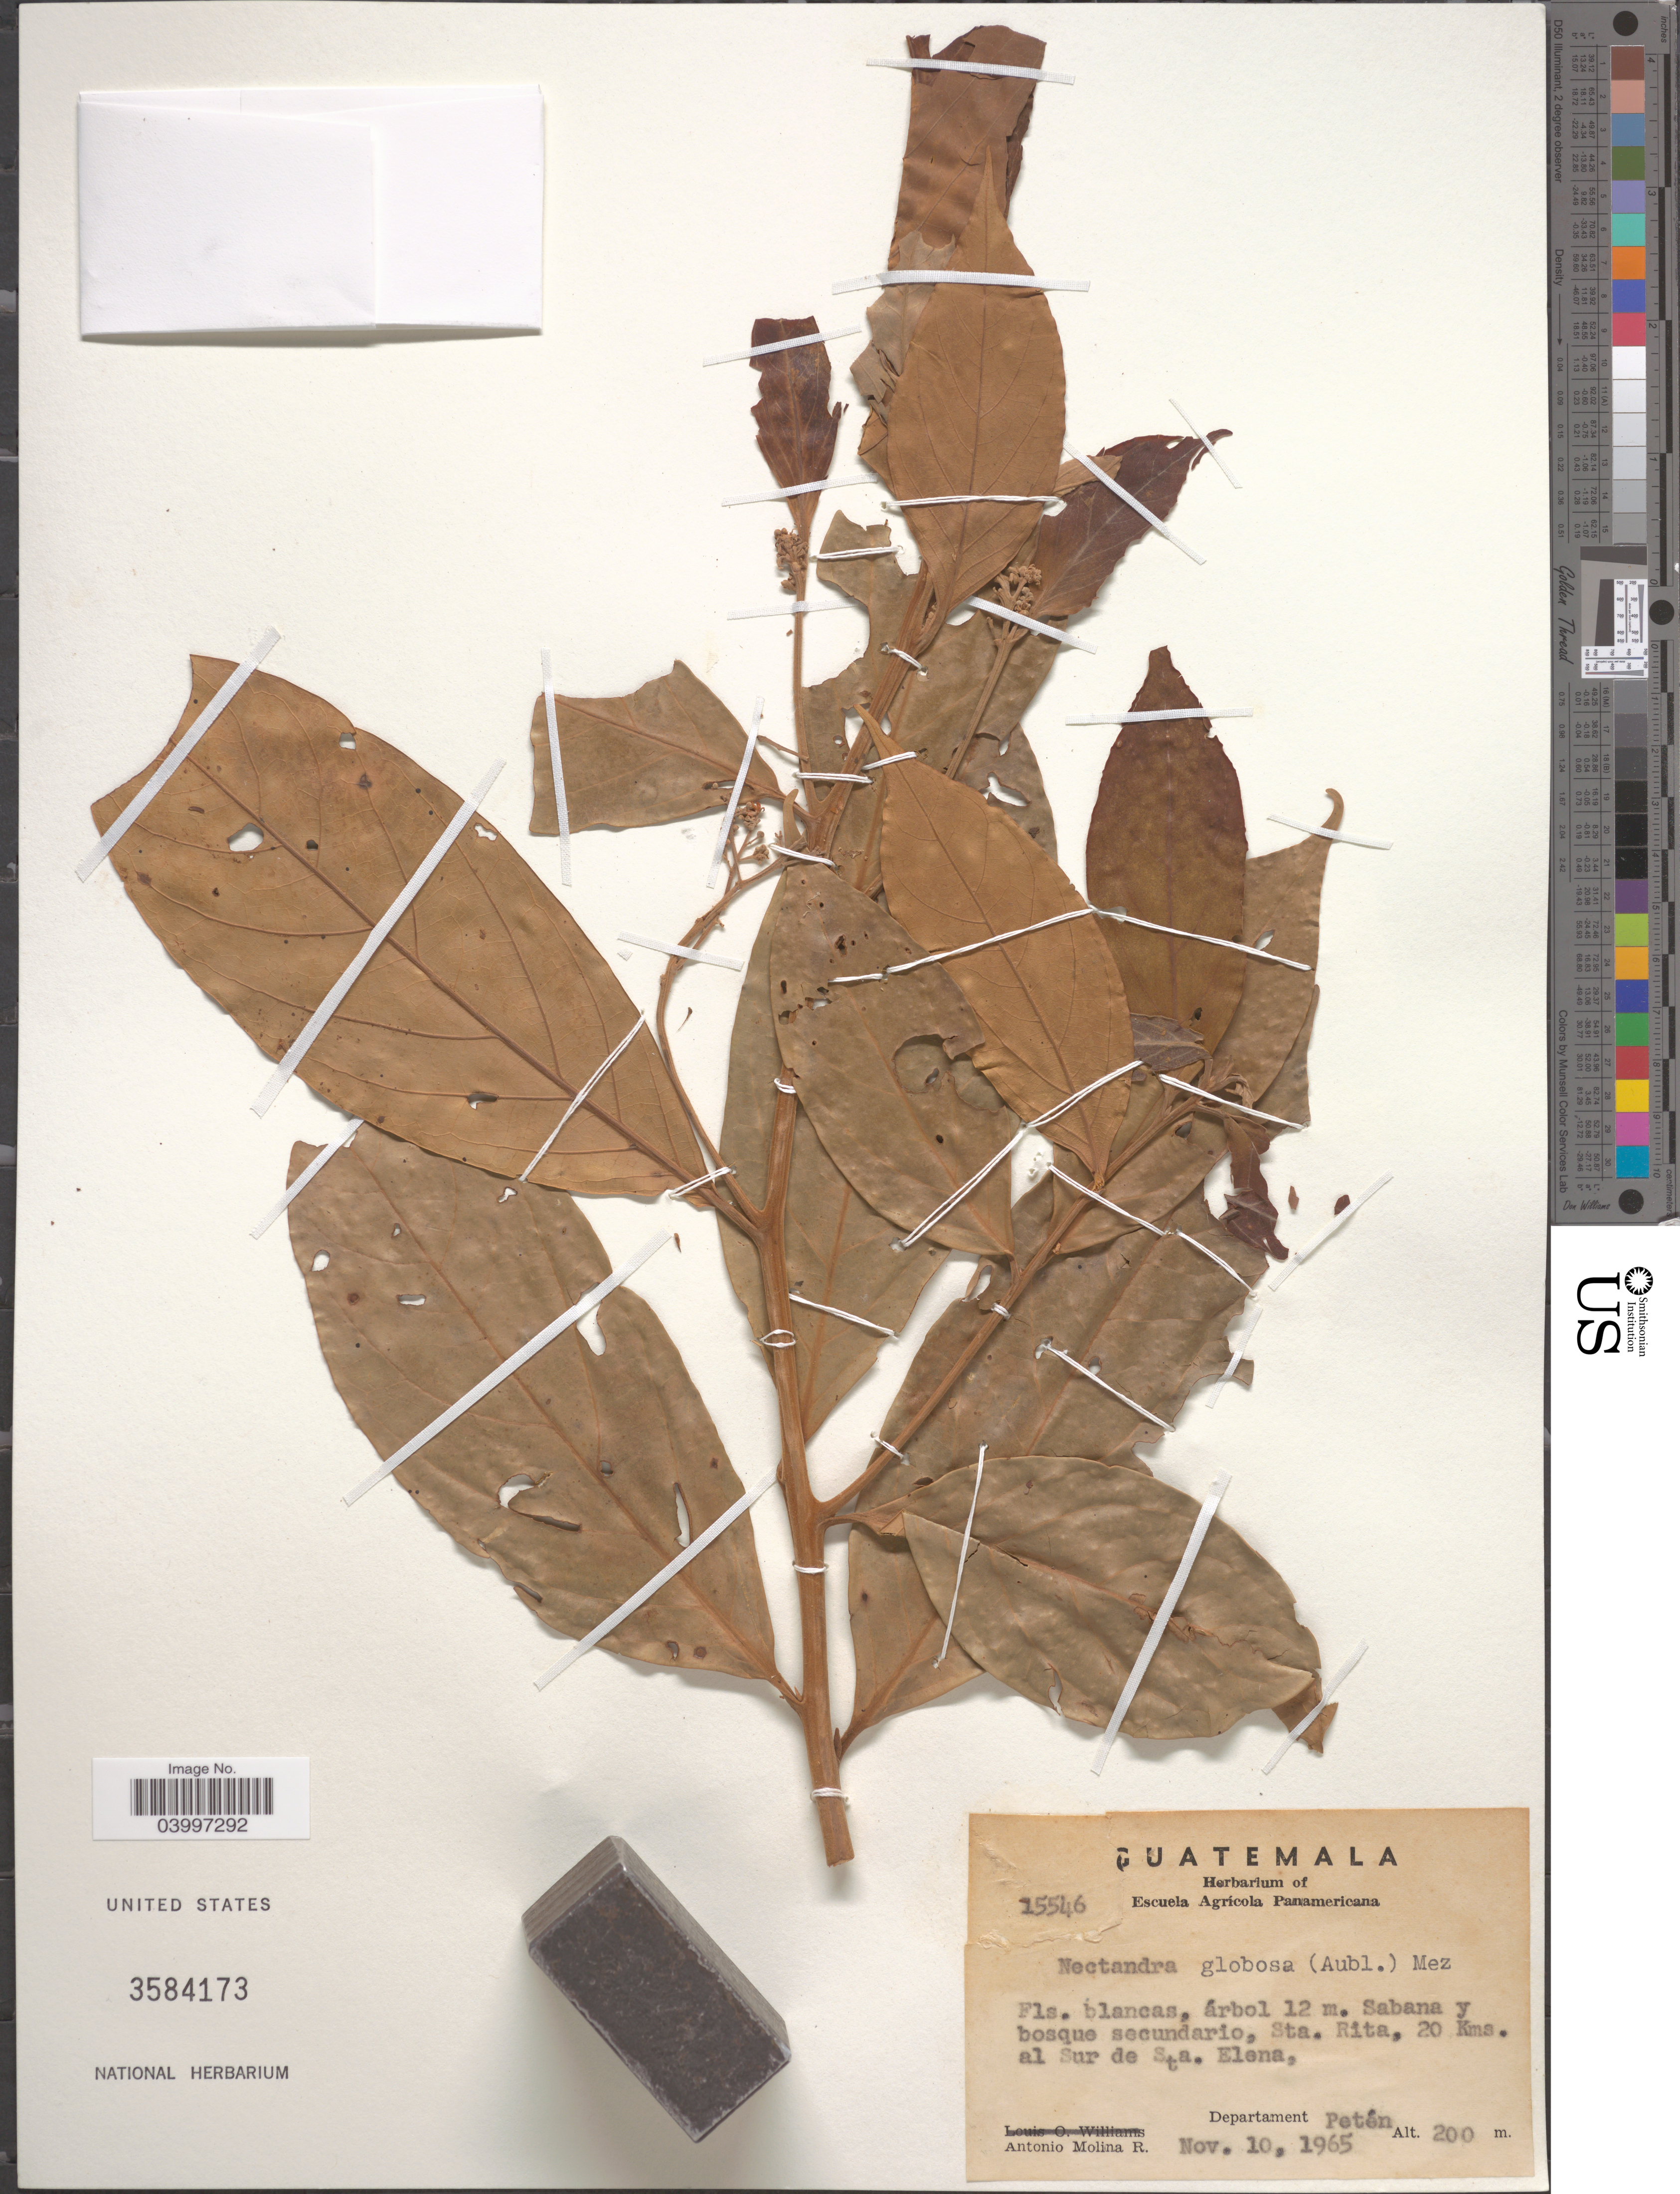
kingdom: Plantae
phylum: Tracheophyta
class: Magnoliopsida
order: Laurales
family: Lauraceae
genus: Nectandra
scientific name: Nectandra globosa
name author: (Aubl.) Mez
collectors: A. Molina R.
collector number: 15546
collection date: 1965-11-10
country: Guatemala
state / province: El Peten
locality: Sta. Rita, 20 Kms. al Sur de Sta. Elena, Department Petén.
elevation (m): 200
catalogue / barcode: US 3584173